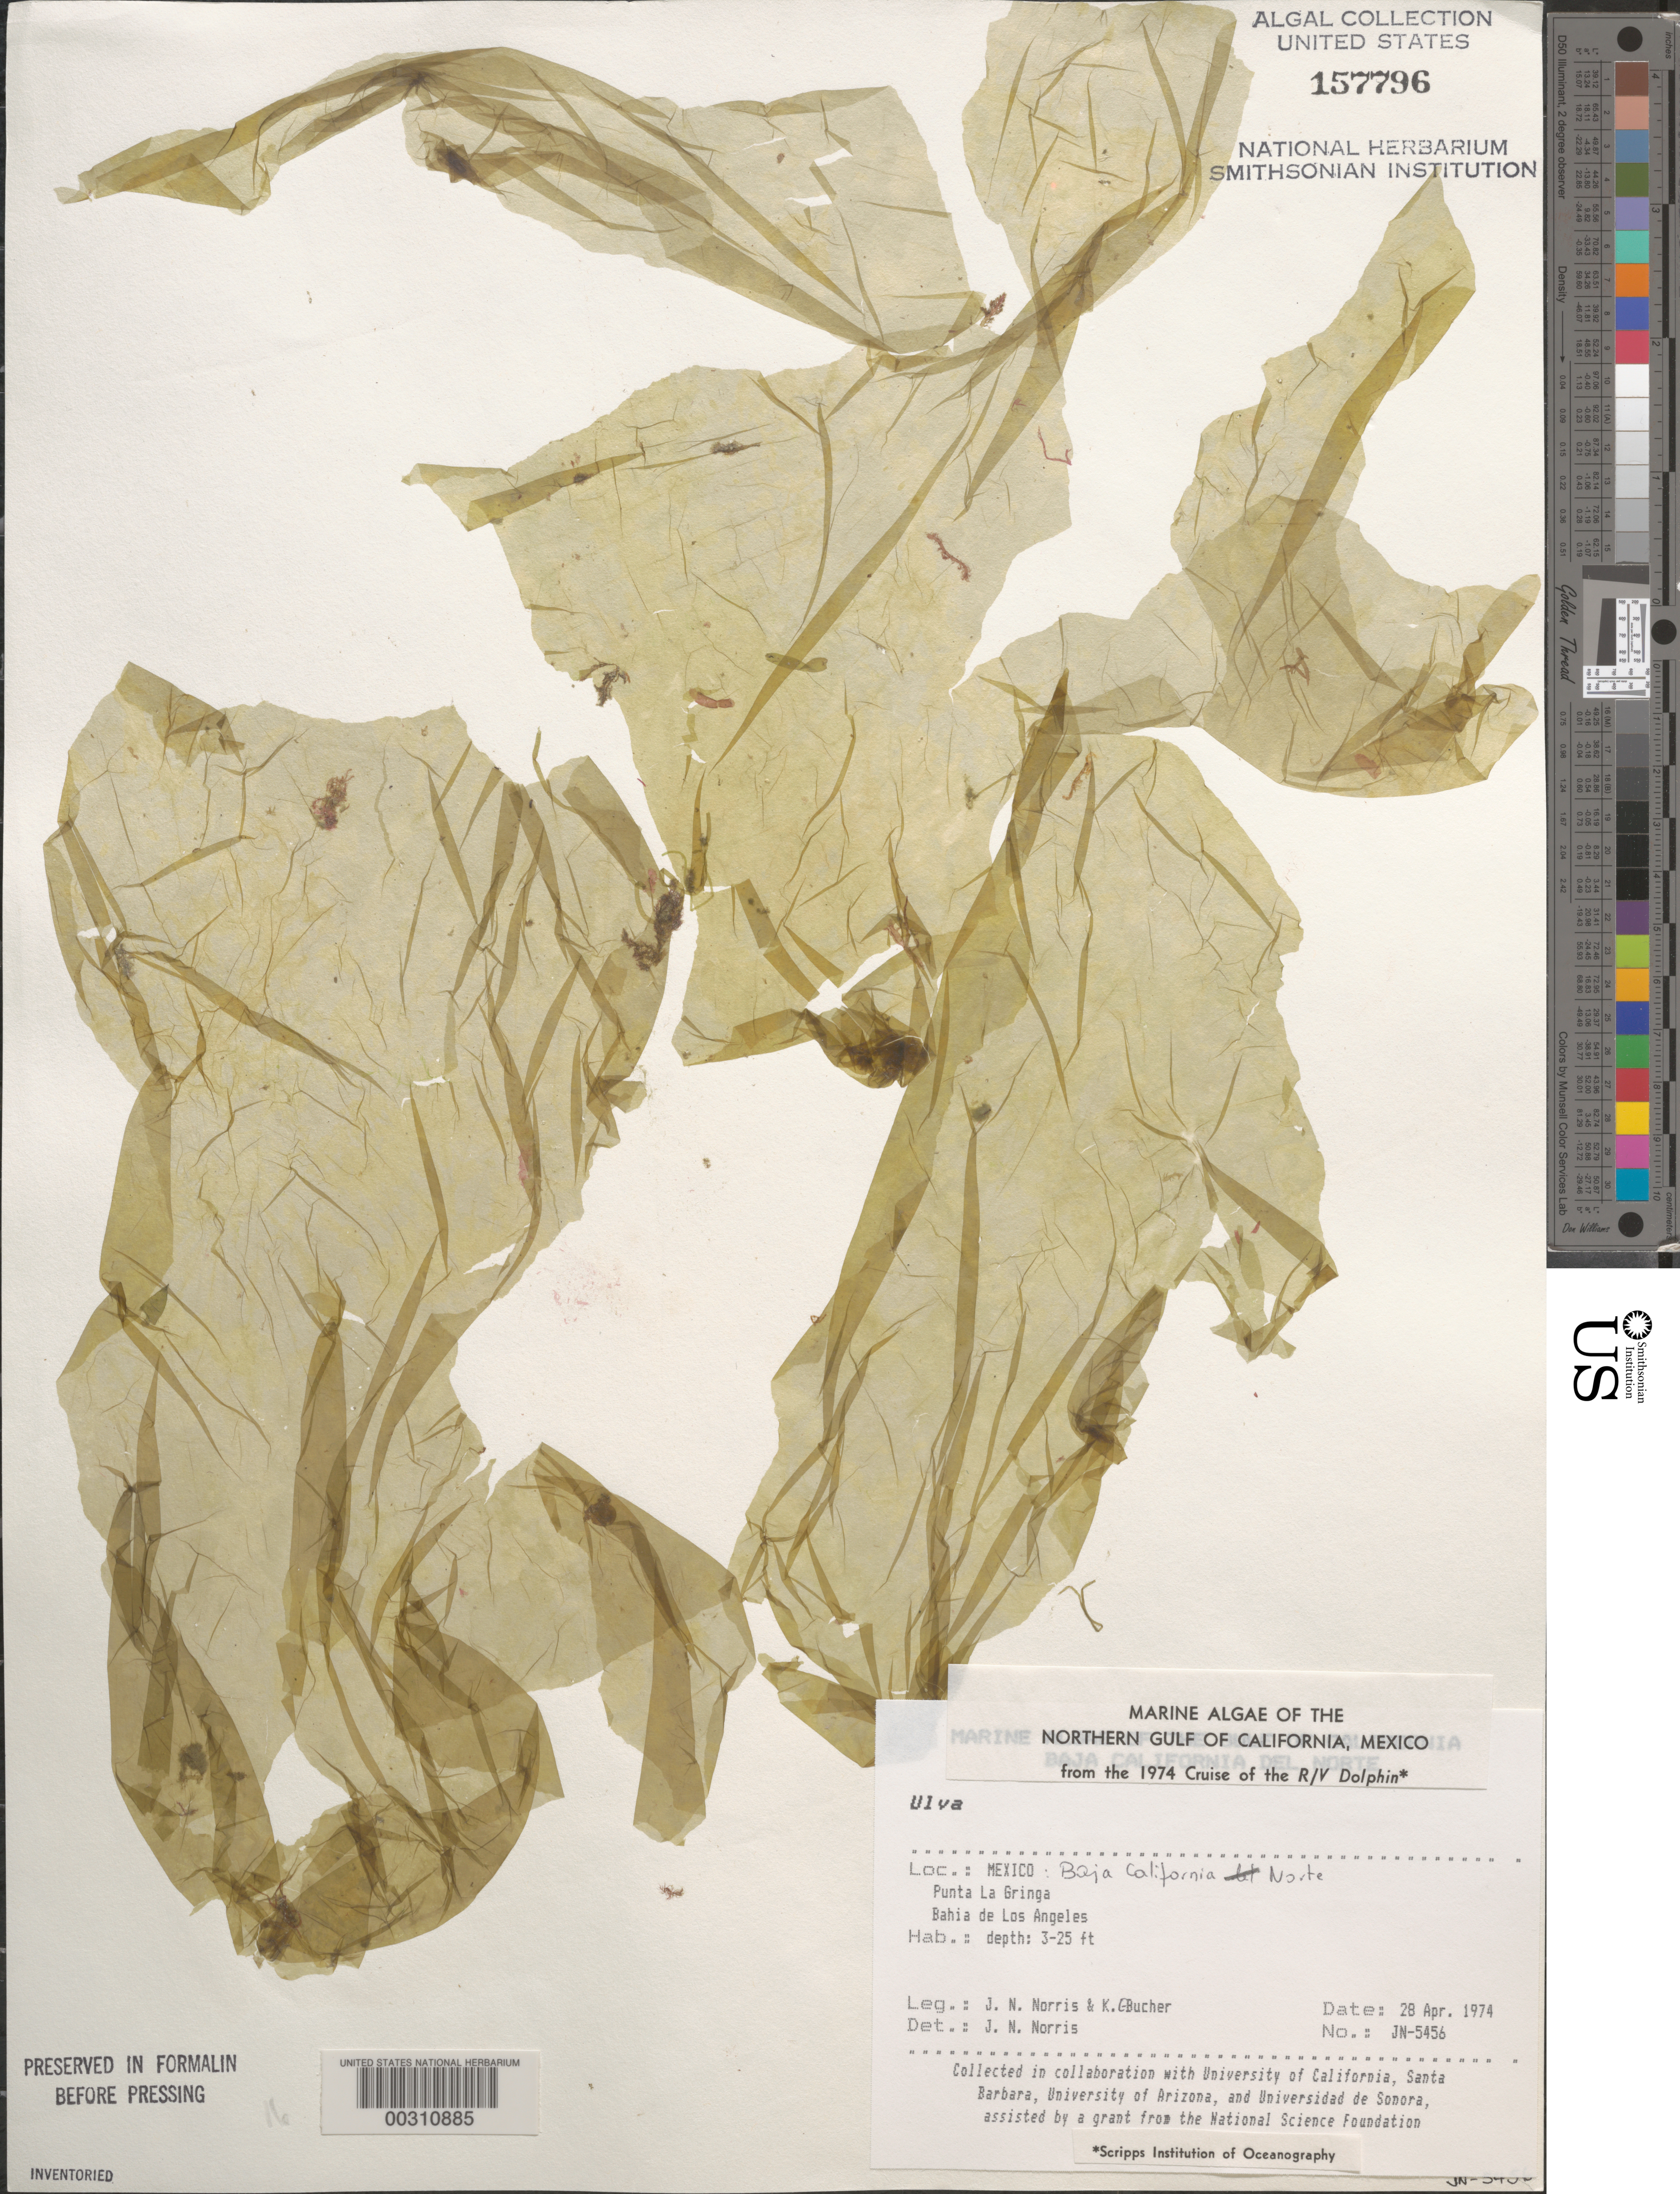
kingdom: Plantae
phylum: Chlorophyta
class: Ulvophyceae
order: Ulvales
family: Ulvaceae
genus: Ulva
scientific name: Ulva sp.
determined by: Norris, James N.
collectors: J. N. Norris & K. E. Bucher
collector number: JN-5456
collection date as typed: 28 Apr 1974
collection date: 1974-04-28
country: Mexico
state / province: Baja California Norte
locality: Punta La Gringa, Bahia de los Angeles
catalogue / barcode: US 157796